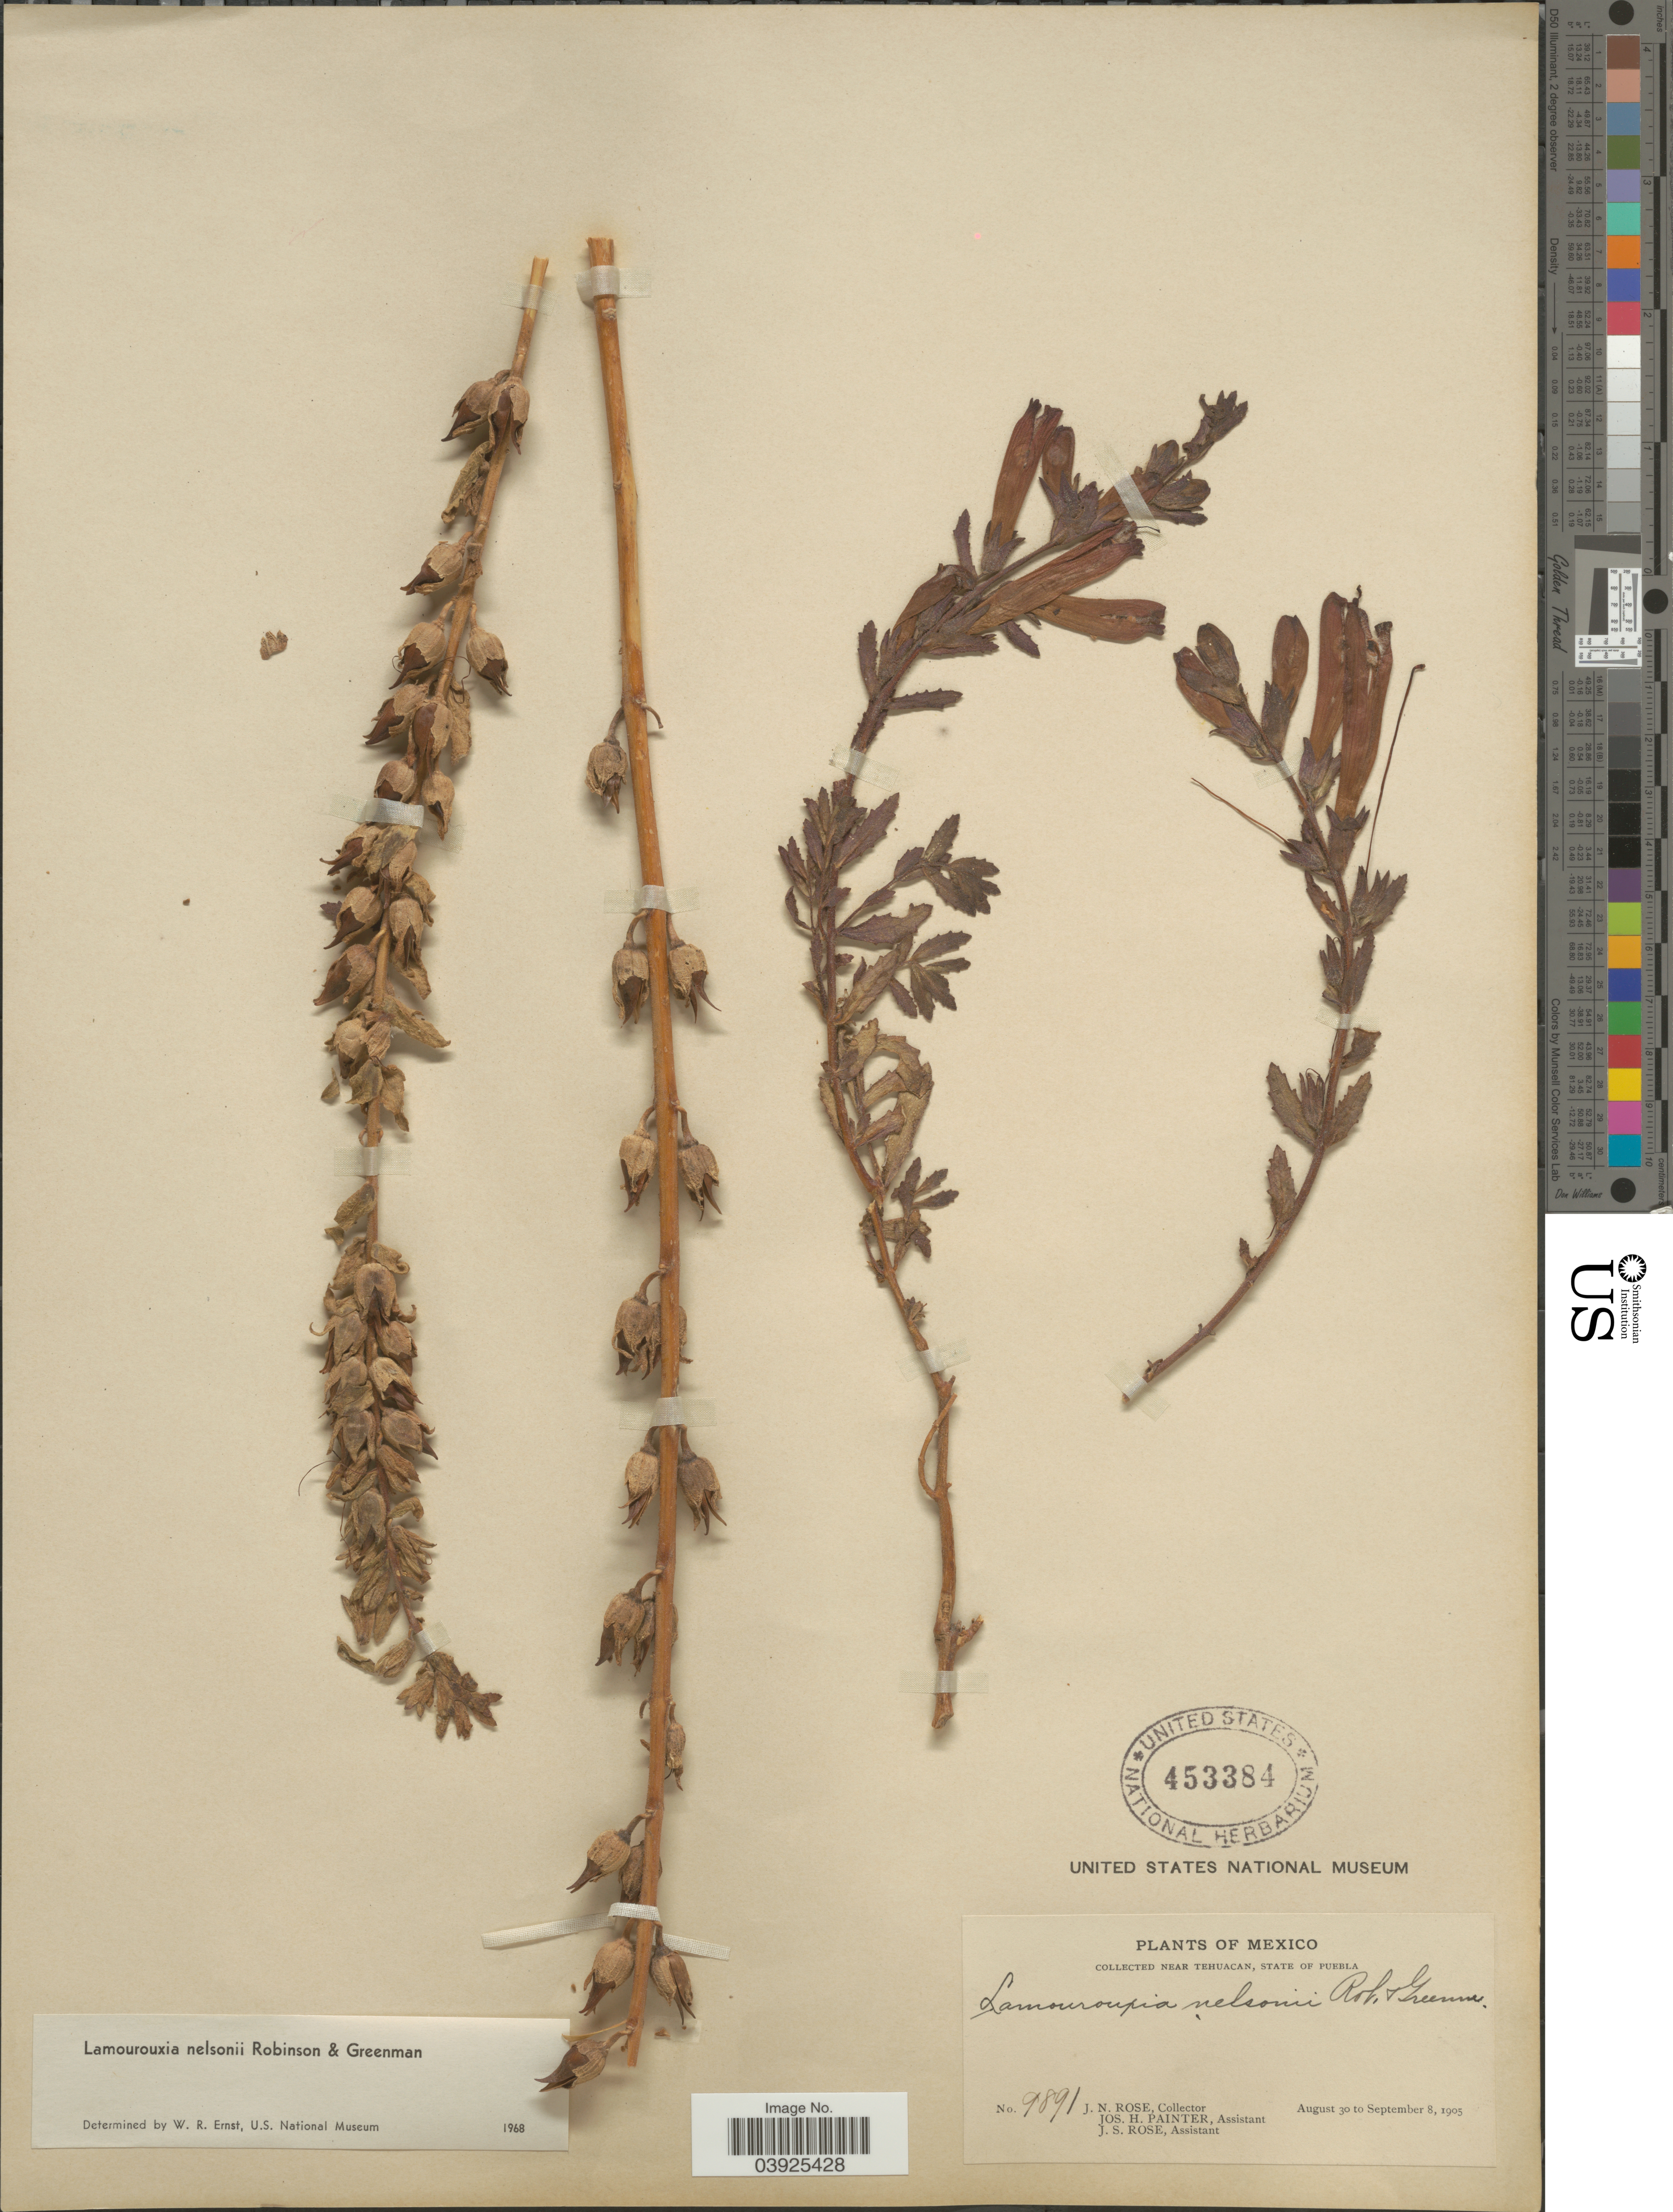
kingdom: Plantae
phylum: Tracheophyta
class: Magnoliopsida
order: Lamiales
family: Orobanchaceae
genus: Lamourouxia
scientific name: Lamourouxia nelsonii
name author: B.L. Rob. & Greenm.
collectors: J. N. Rose, J. H. Painter & J. N. Rose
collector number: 9891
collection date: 1905-08-30/1905-09-08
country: Mexico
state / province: Puebla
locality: Near Tehuacan.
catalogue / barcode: US 453384